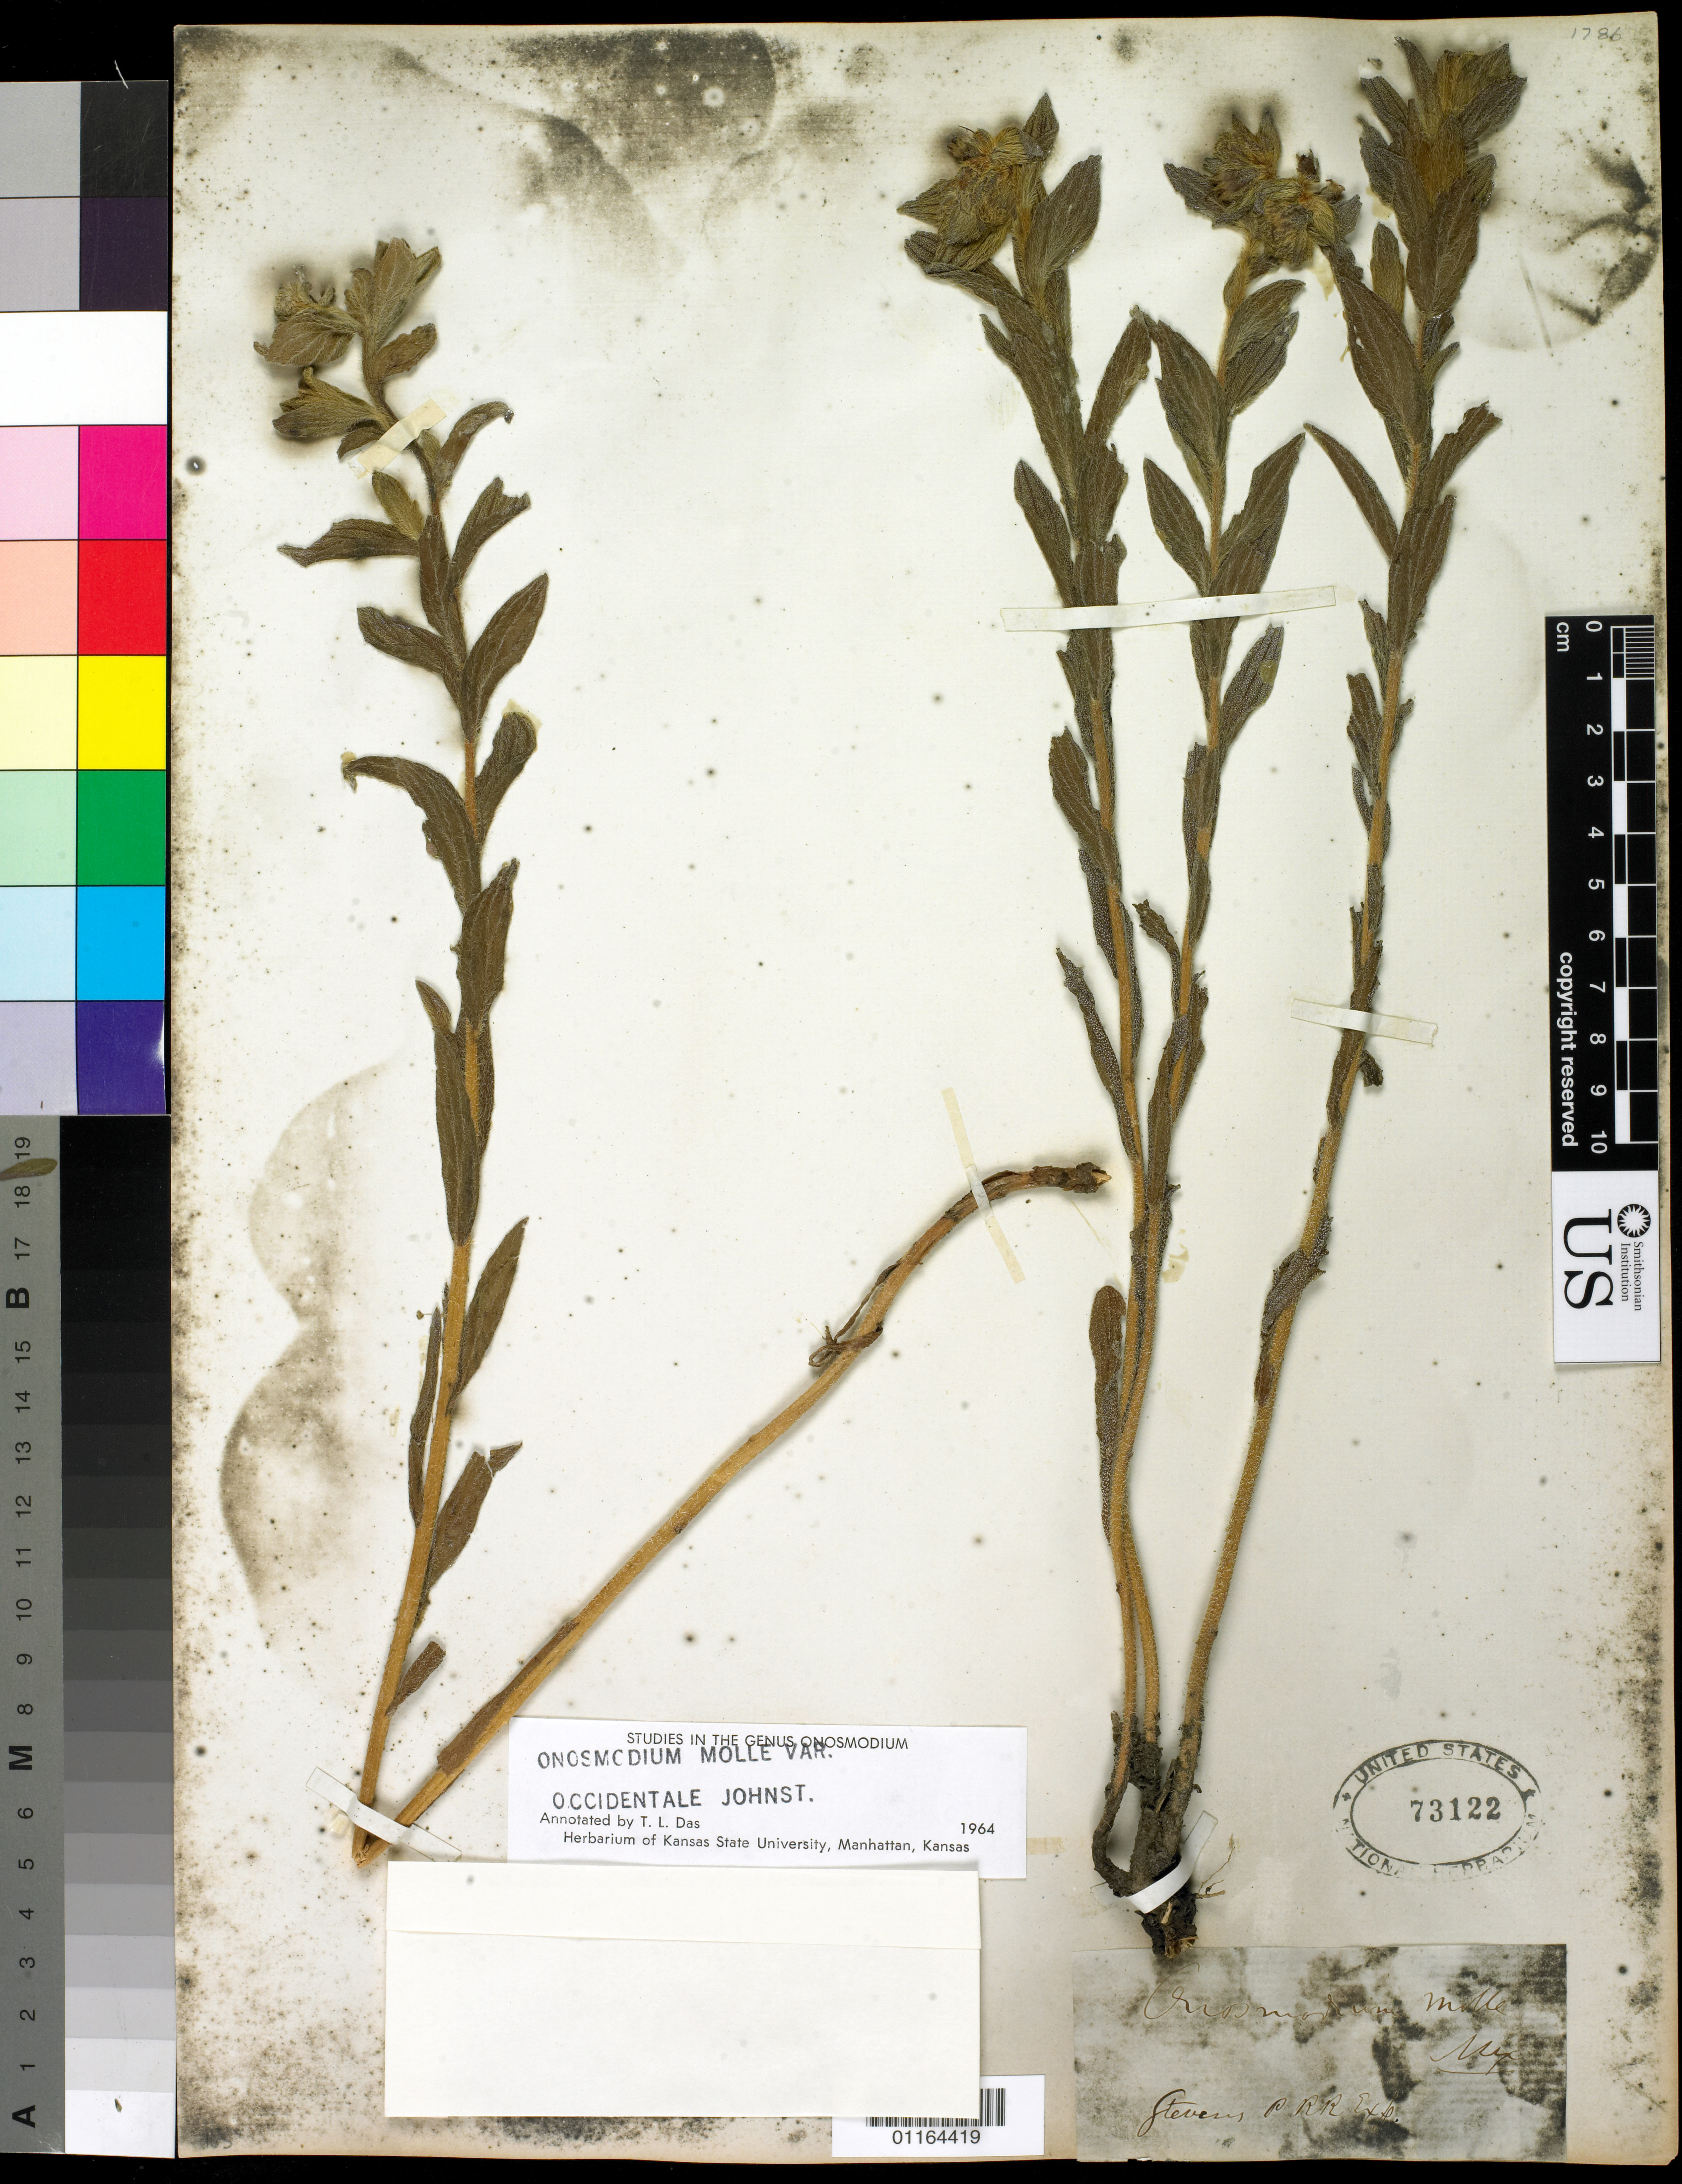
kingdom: Plantae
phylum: Tracheophyta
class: Magnoliopsida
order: Boraginales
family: Boraginaceae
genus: Lithospermum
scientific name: Lithospermum occidentale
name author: (Mack.) Weakley et al.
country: United States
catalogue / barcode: US 73122